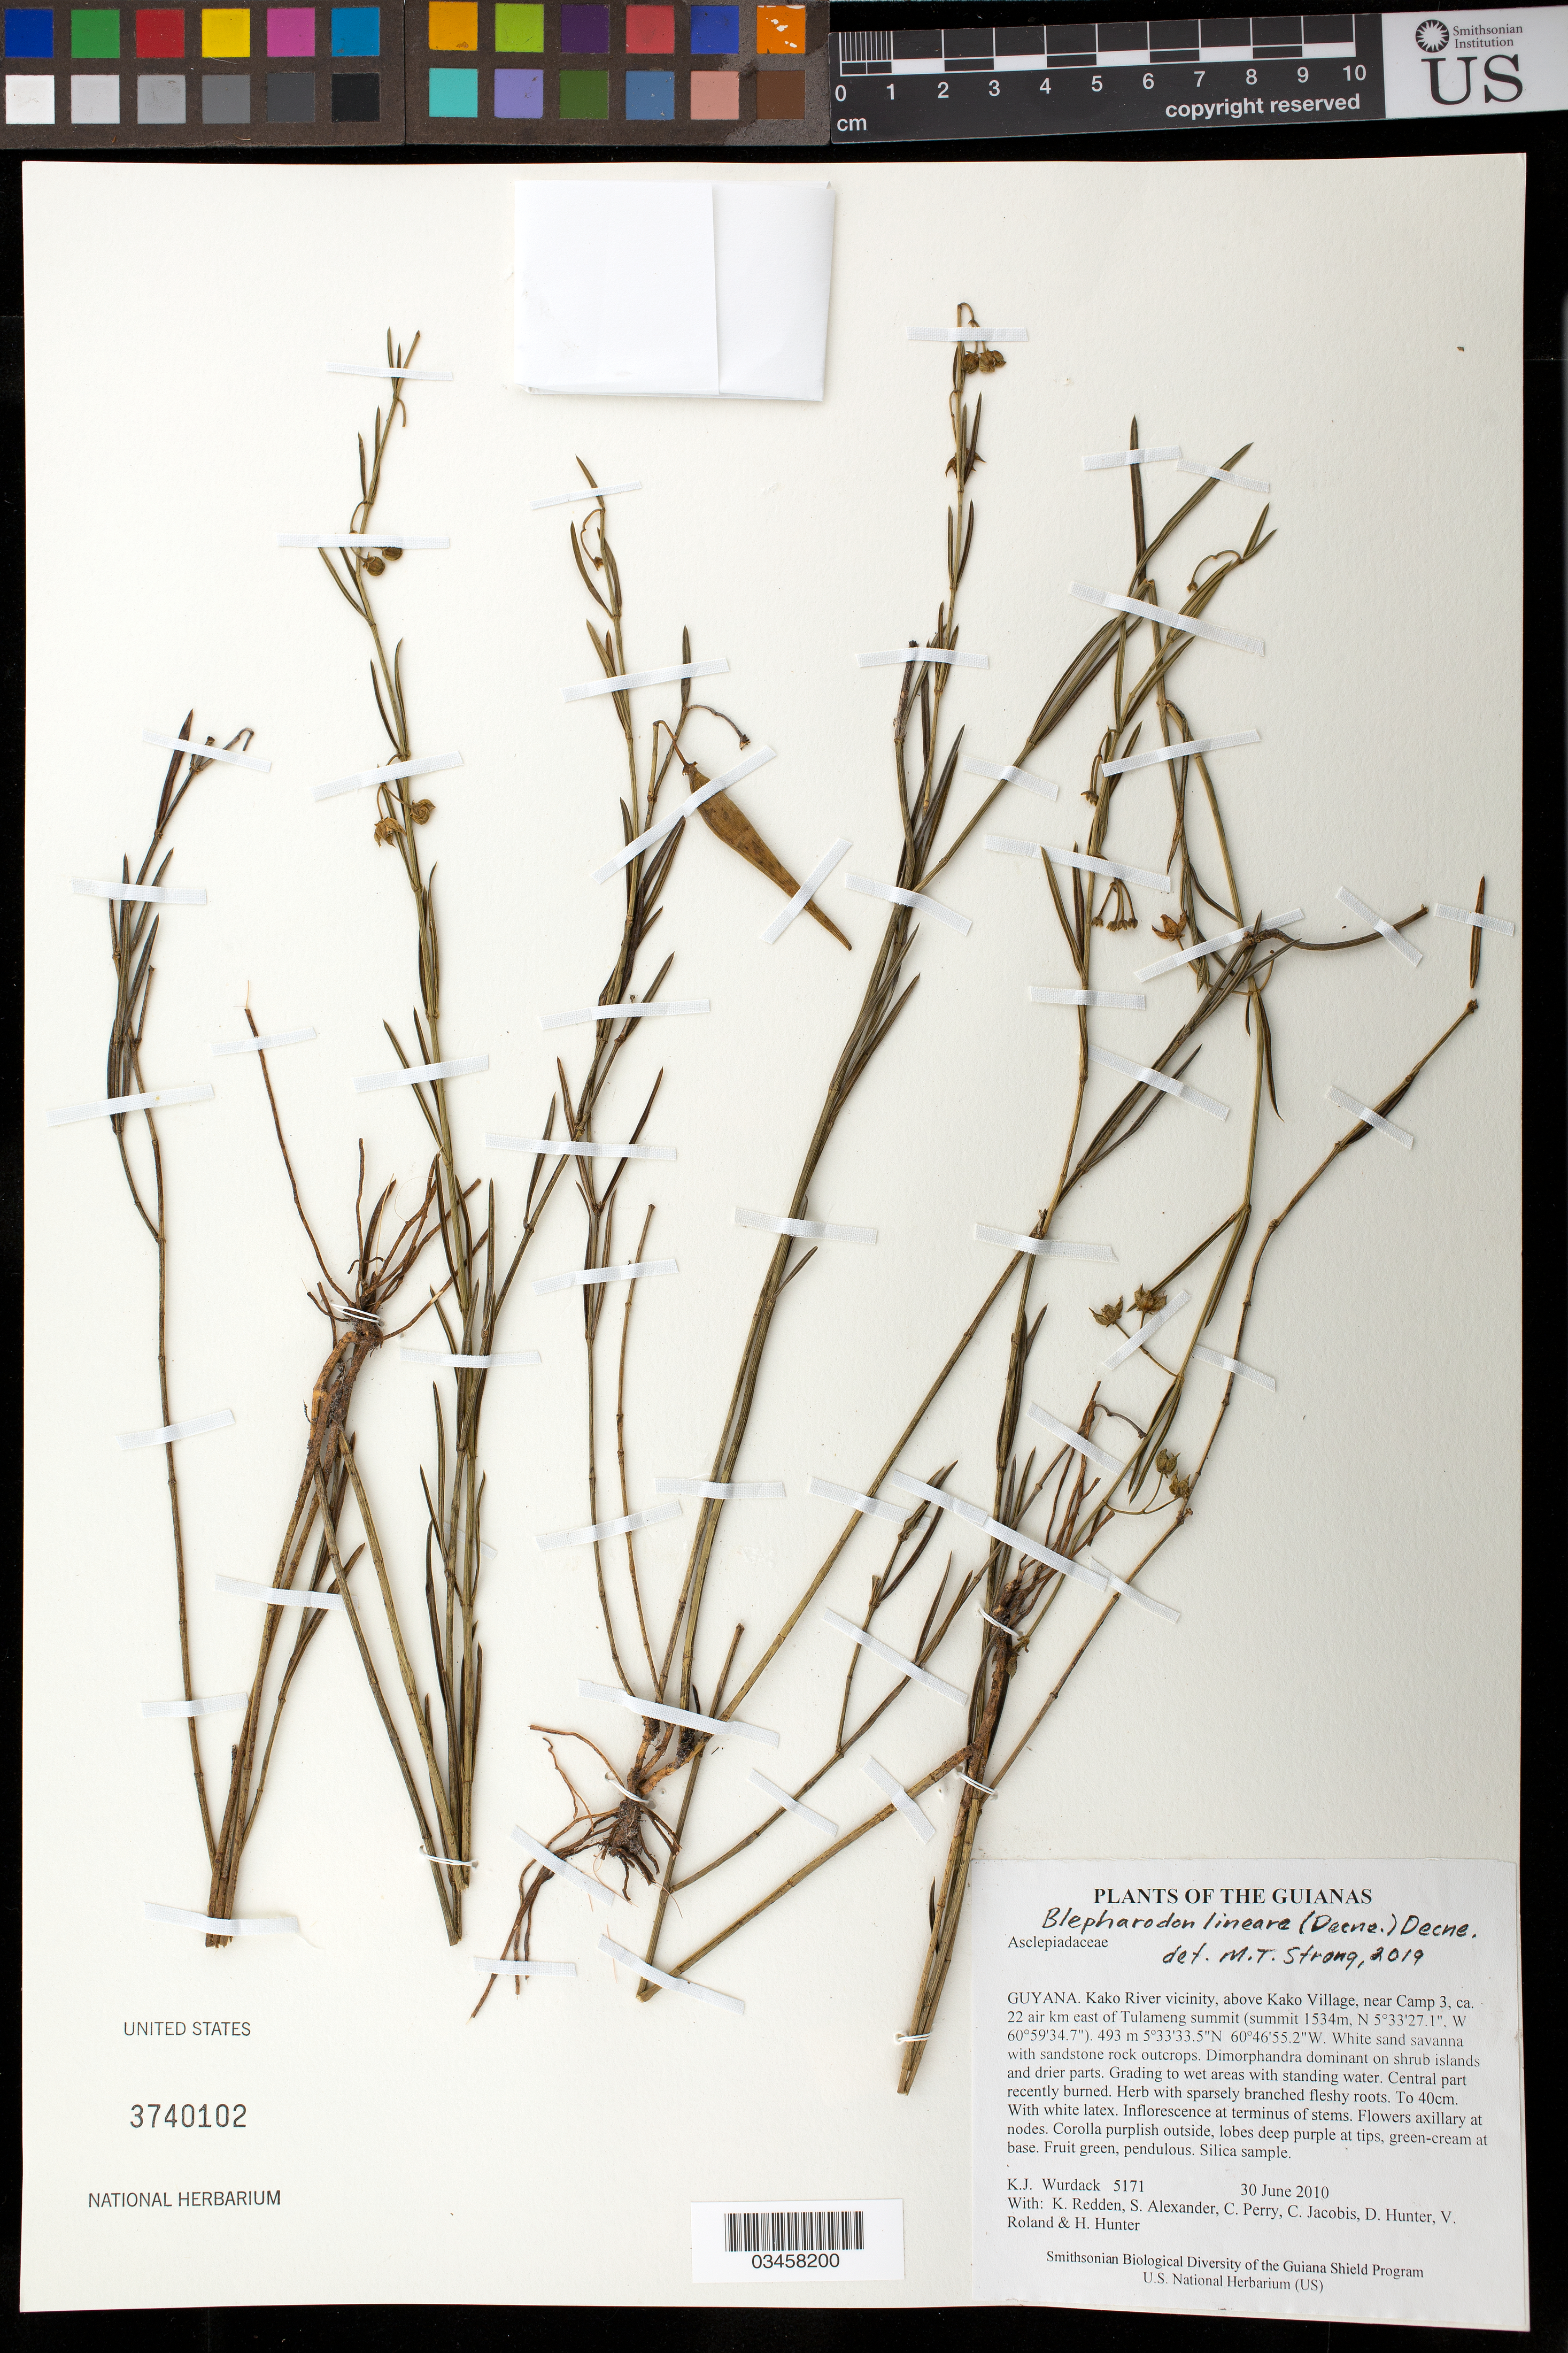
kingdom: Plantae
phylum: Tracheophyta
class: Magnoliopsida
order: Gentianales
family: Apocynaceae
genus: Blepharodon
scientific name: Blepharodon lineare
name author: (Decne.) Decne.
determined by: Strong, Mark T., (BOT), Smithsonian Institution - National Museum of Natural History (UNITED STATES)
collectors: K. Wurdack, K. M. Redden, S. N. Alexander, C. Perry, C. Jacobis, D. Hunter, V. Roland & H. Hunter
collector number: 5171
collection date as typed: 30 June 2010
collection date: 2010-06-30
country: Guyana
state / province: Cuyuni-Mazaruni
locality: Kako River vicinity, above Kako Village, near Camp 3, ca. 22 air km east of Tulameng summit (summit 1534m, N 5°33'27.1", W 60°59'34.7")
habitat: White sand savanna with sandstone rock outcrops. Dimorphandra dominant on shrub islands and drier parts. Grading to wet areas with standing water. Central part recently burned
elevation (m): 493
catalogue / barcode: US 3740102